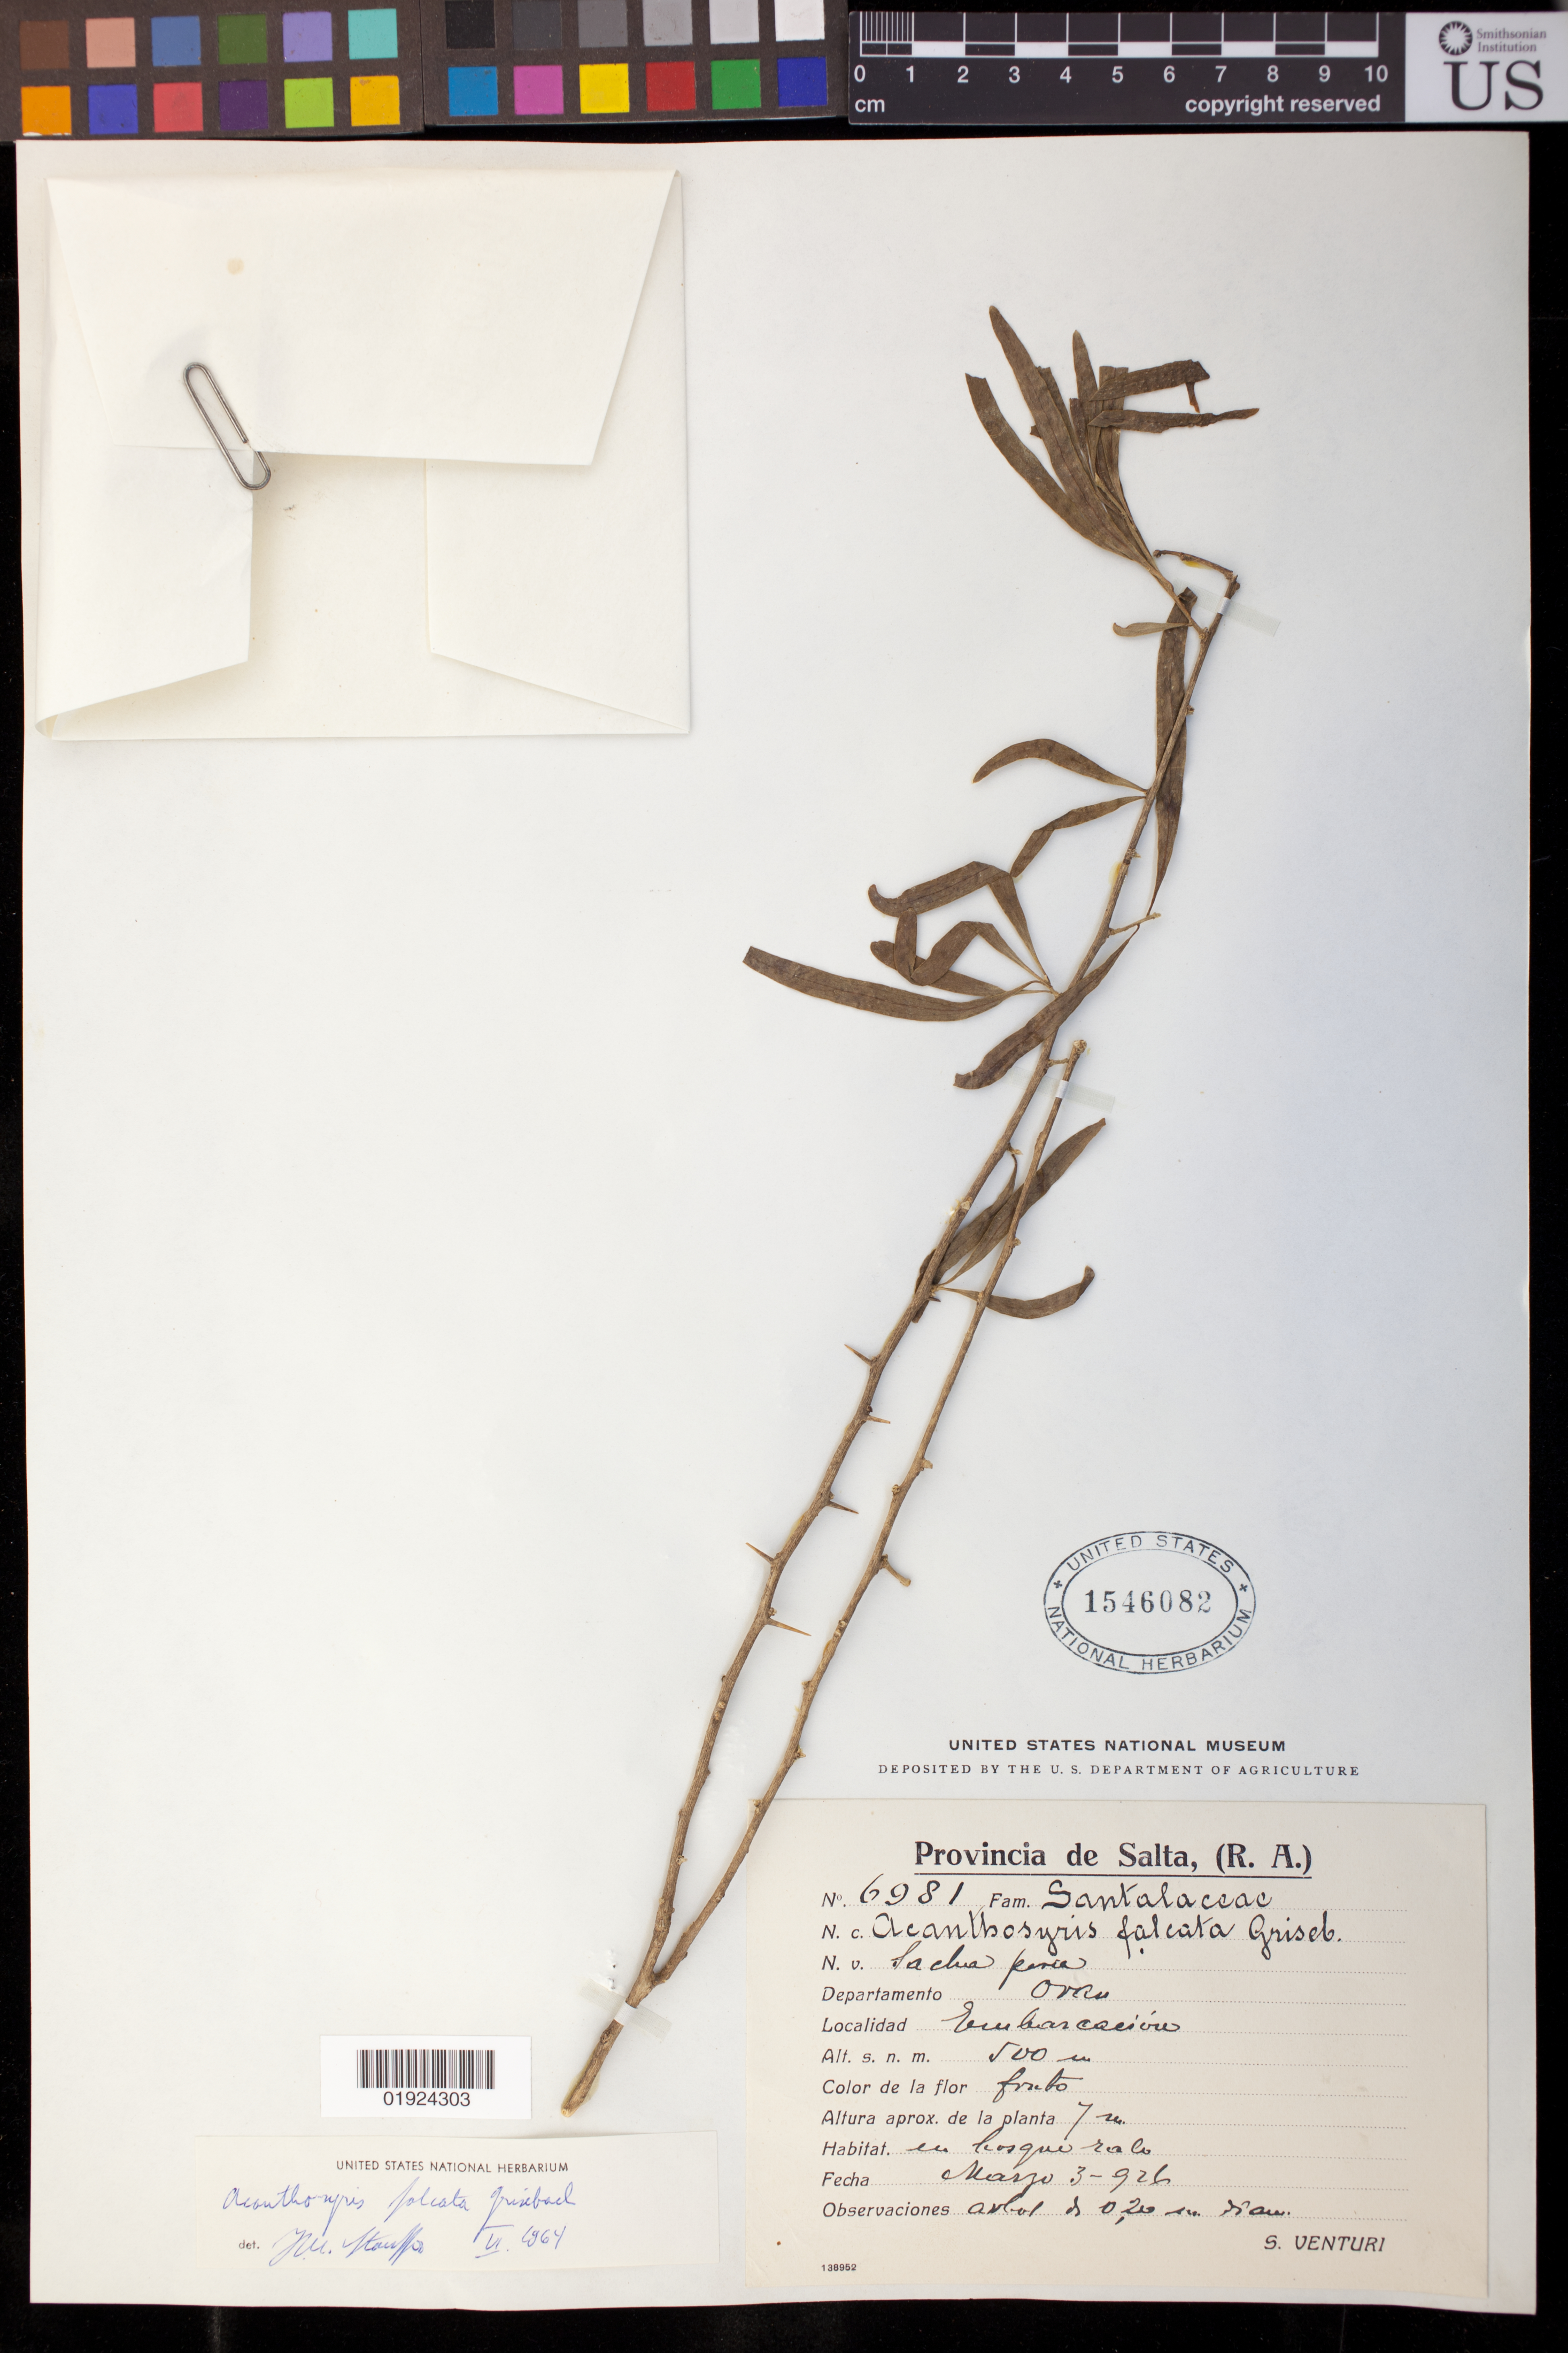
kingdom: Plantae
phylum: Tracheophyta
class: Magnoliopsida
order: Santalales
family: Cervantesiaceae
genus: Acanthosyris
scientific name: Acanthosyris falcata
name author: Griseb.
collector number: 6981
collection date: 1926-03-03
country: Argentina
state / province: Salta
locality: Departmento Oran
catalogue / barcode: US 1546082